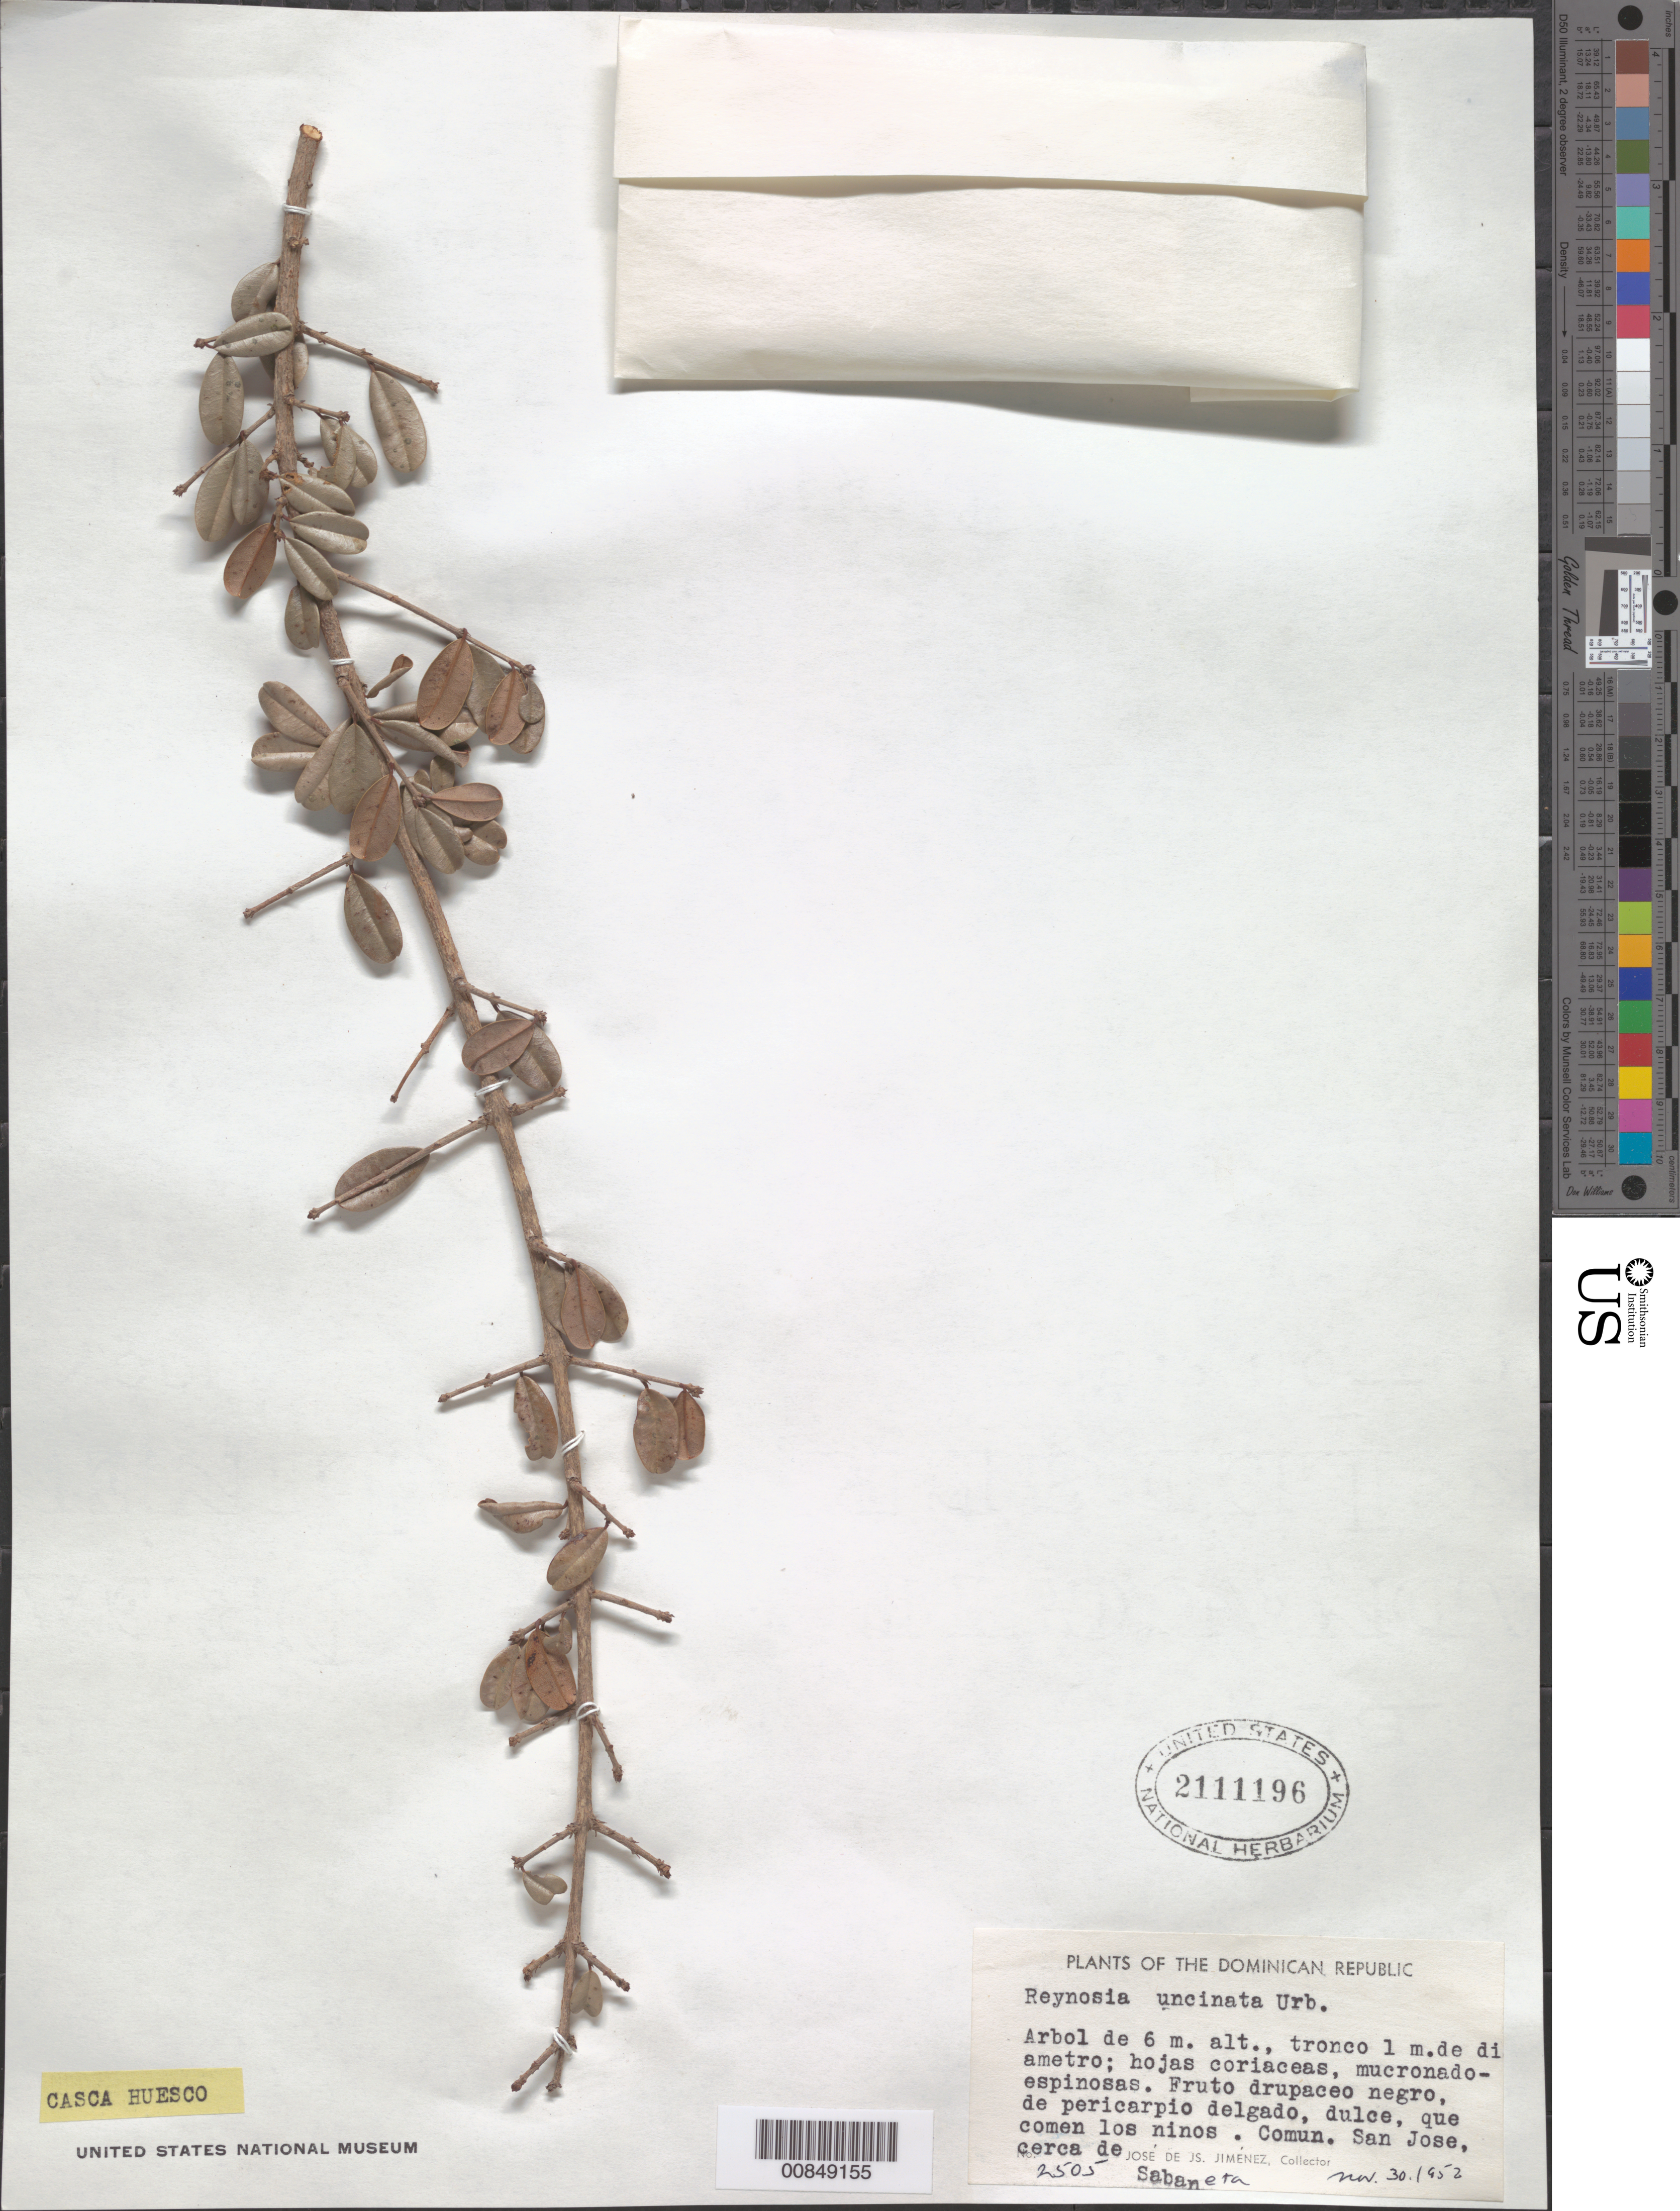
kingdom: Plantae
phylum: Tracheophyta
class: Magnoliopsida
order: Rosales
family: Rhamnaceae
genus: Reynosia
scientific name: Reynosia uncinata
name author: Urb.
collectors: J. J. Jiménez Almonte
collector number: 2505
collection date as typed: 30 Nov 1952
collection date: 1952-11-30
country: Dominican Republic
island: Hispaniola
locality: San José cerca de Sabaneta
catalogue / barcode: US 2111196